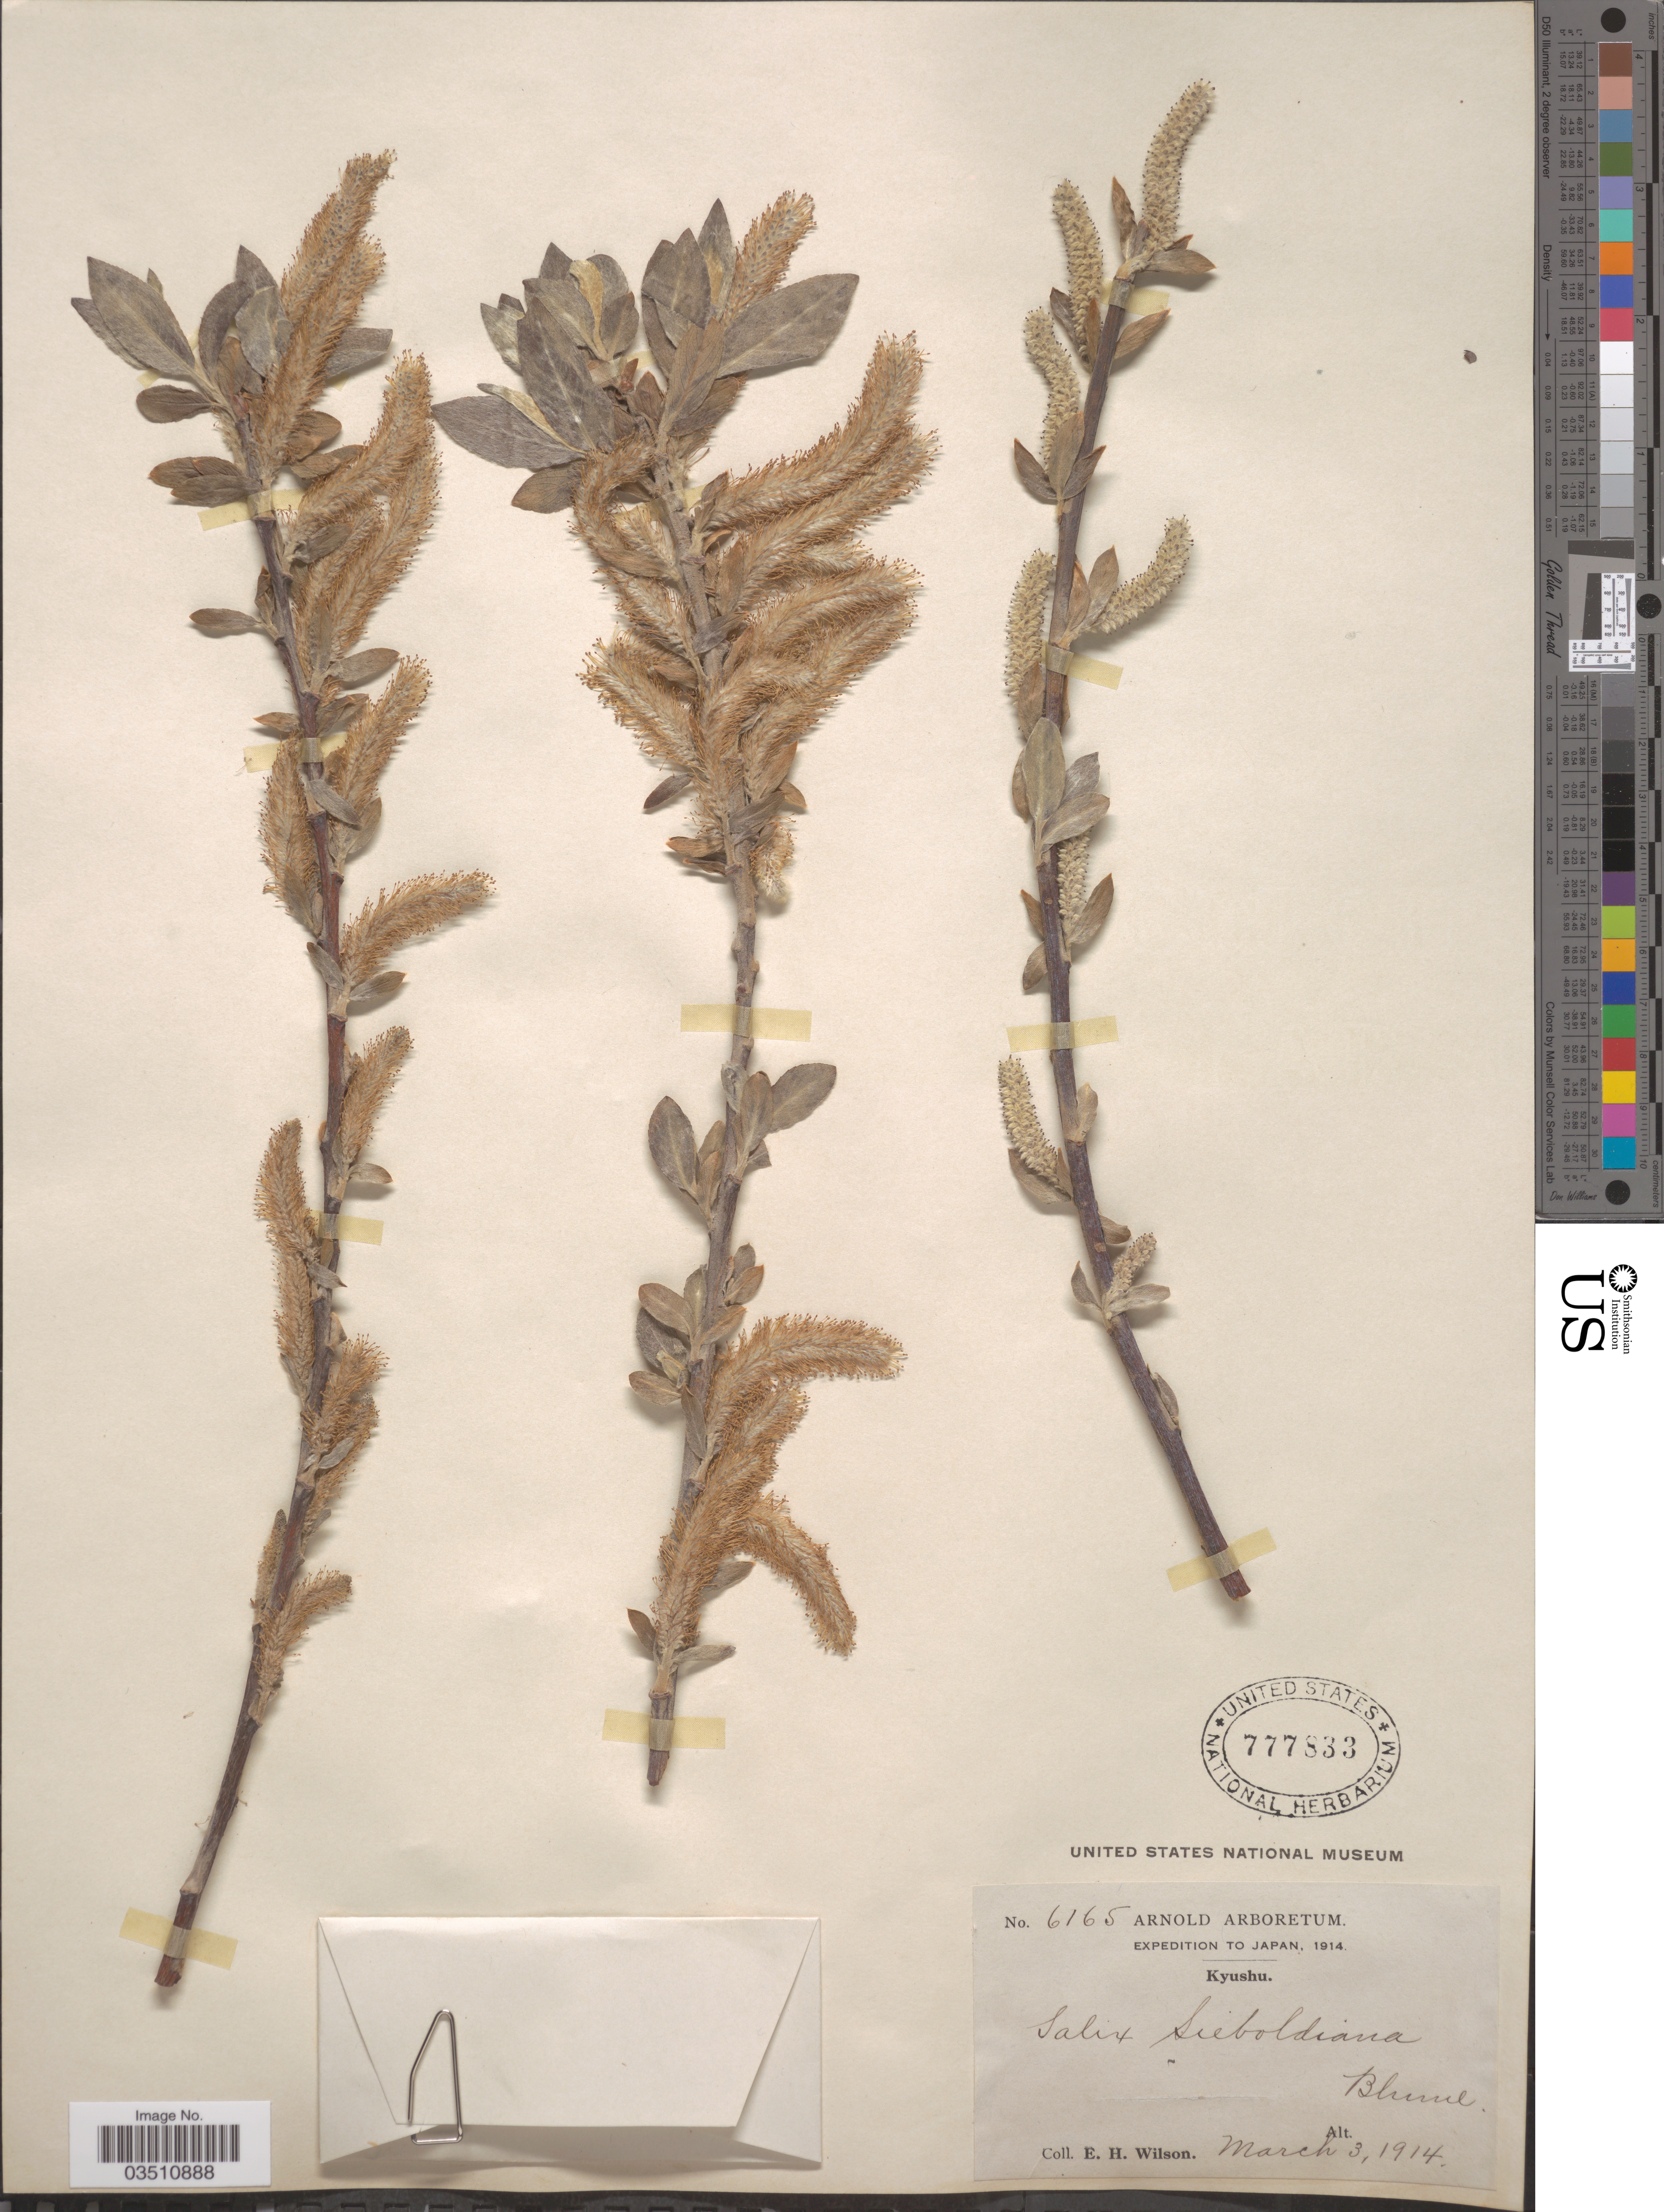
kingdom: Plantae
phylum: Tracheophyta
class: Magnoliopsida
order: Malpighiales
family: Salicaceae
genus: Salix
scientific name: Salix sieboldiana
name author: Blume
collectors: E. Wilson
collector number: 6165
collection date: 1914-03-03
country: Japan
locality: Kyushu.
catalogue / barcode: US 777833